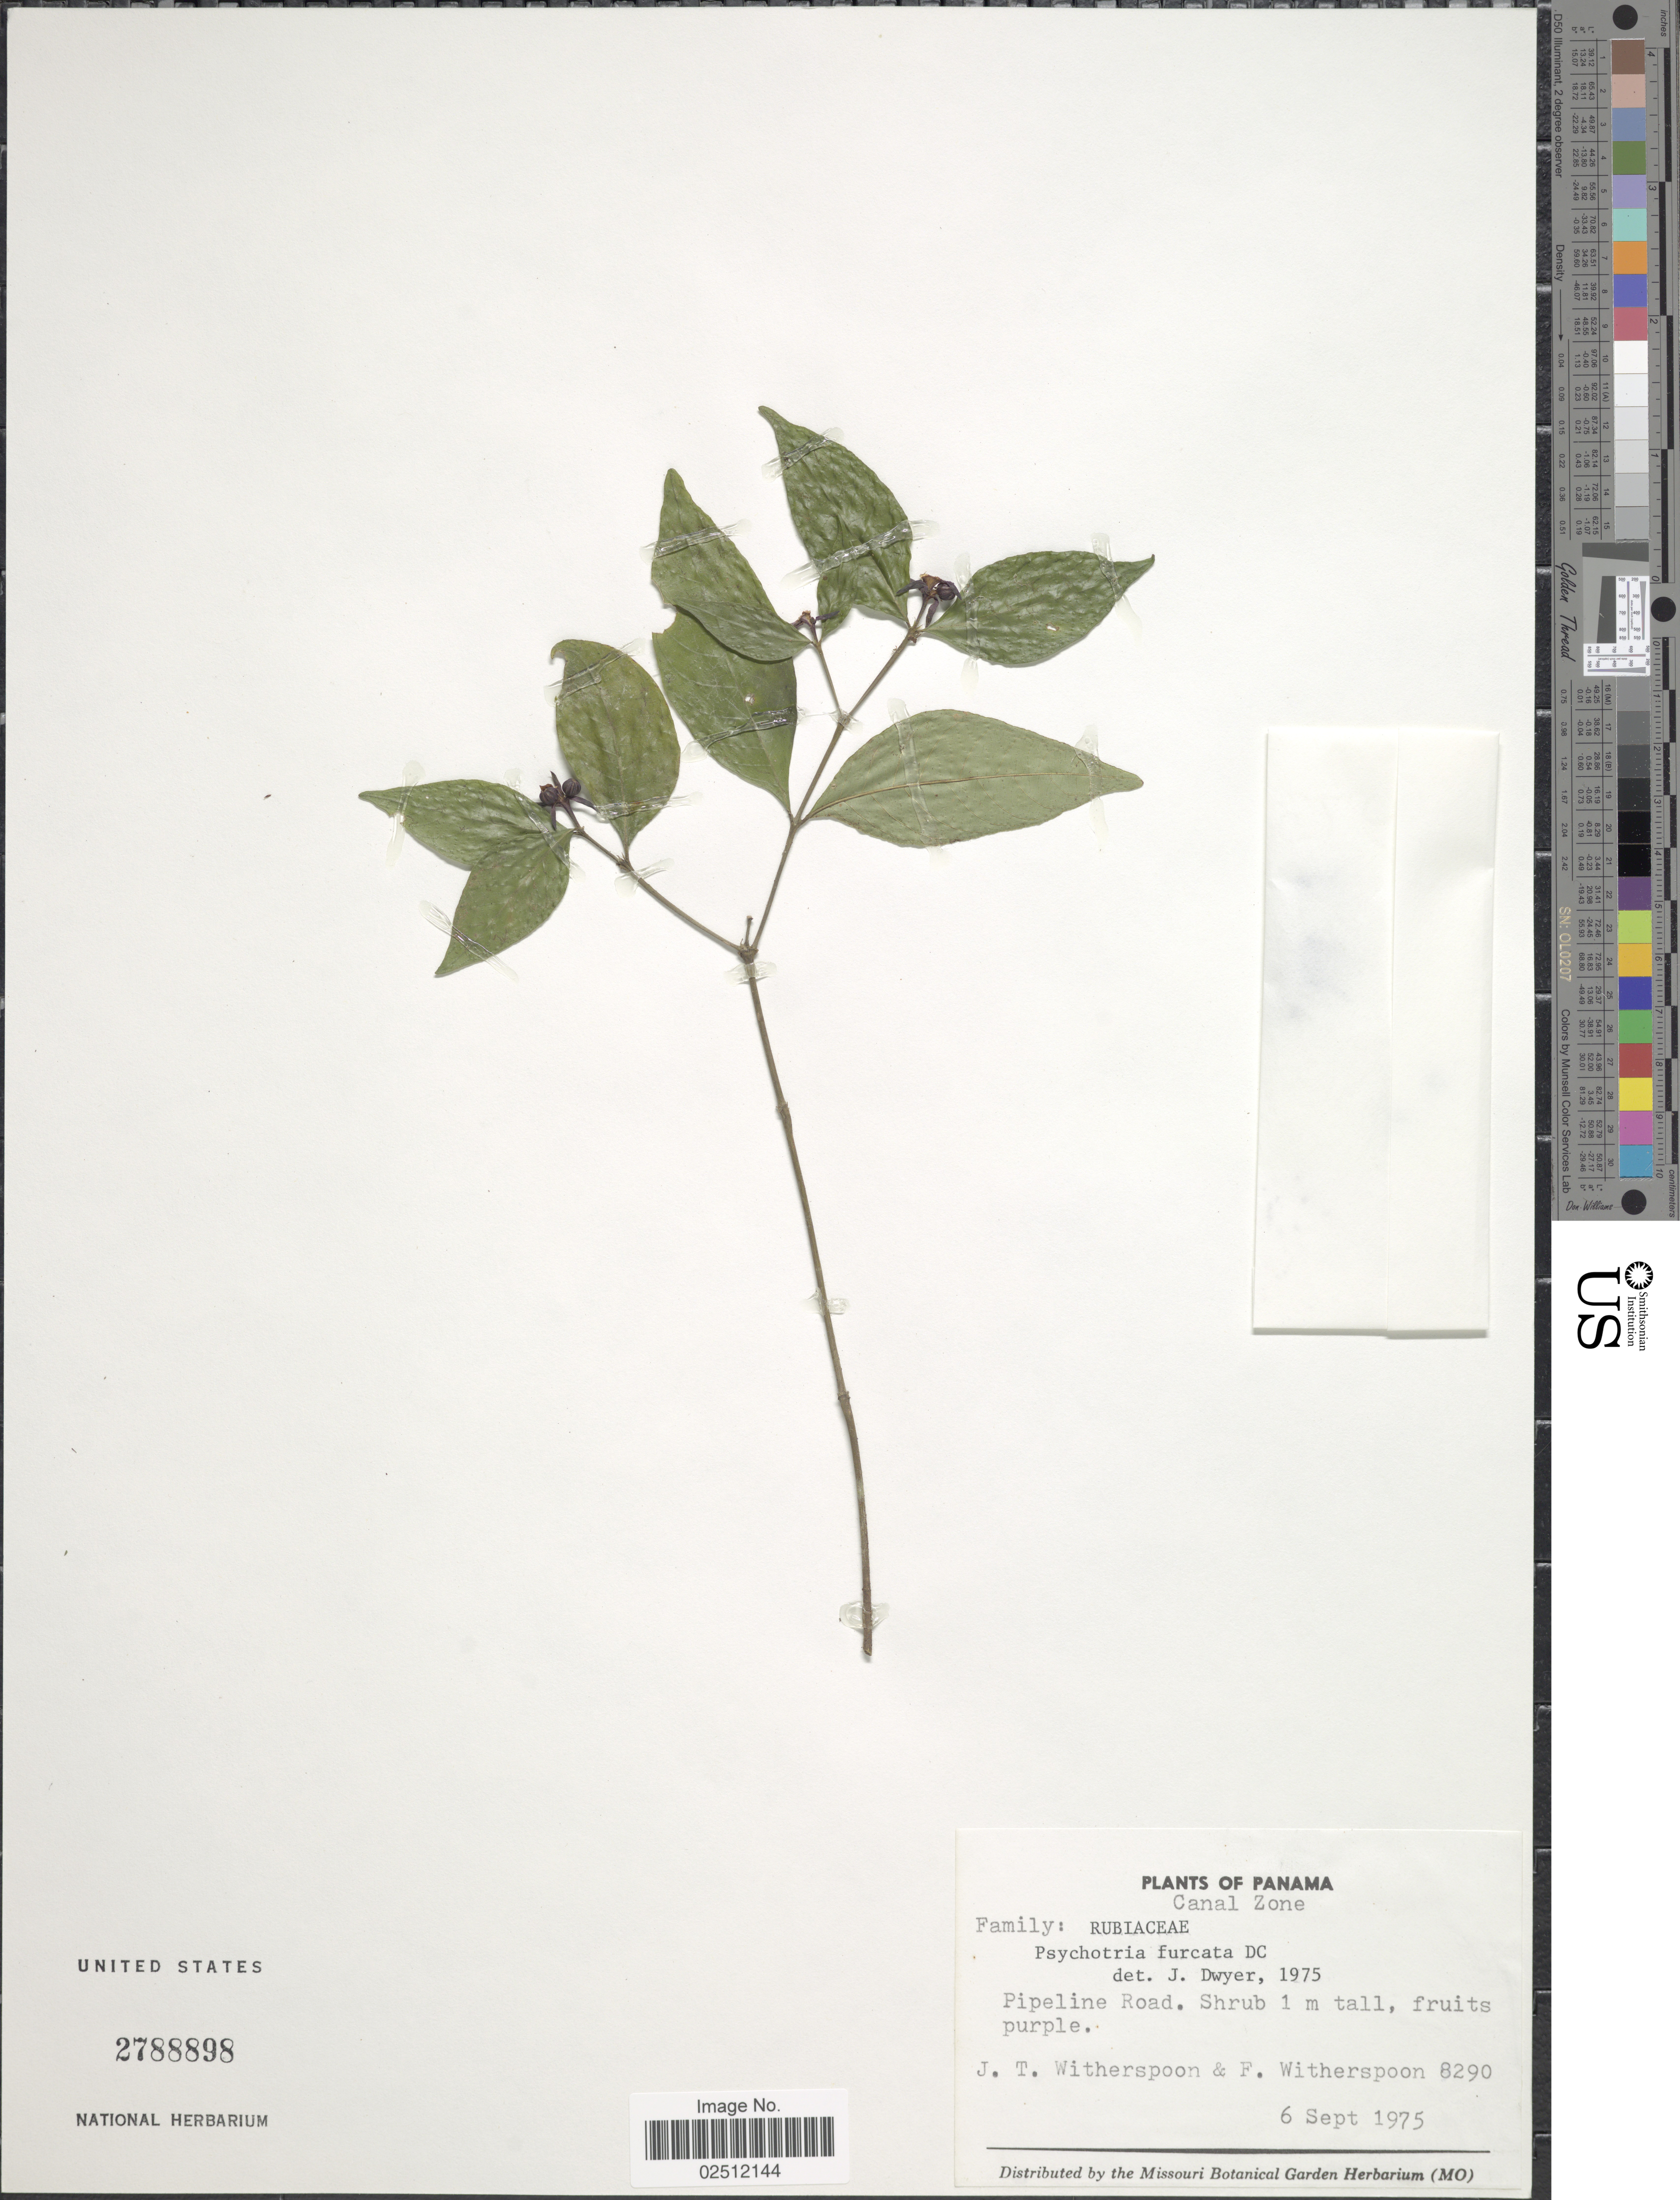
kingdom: Plantae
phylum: Tracheophyta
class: Magnoliopsida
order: Gentianales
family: Rubiaceae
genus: Psychotria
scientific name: Psychotria furcata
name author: DC.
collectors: J. Witherspoon & F. Witherspoon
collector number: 8290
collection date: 1975-09-06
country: Panama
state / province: Colón / Panamá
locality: Canal Zone, Pipeline Road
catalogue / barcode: US 2788898